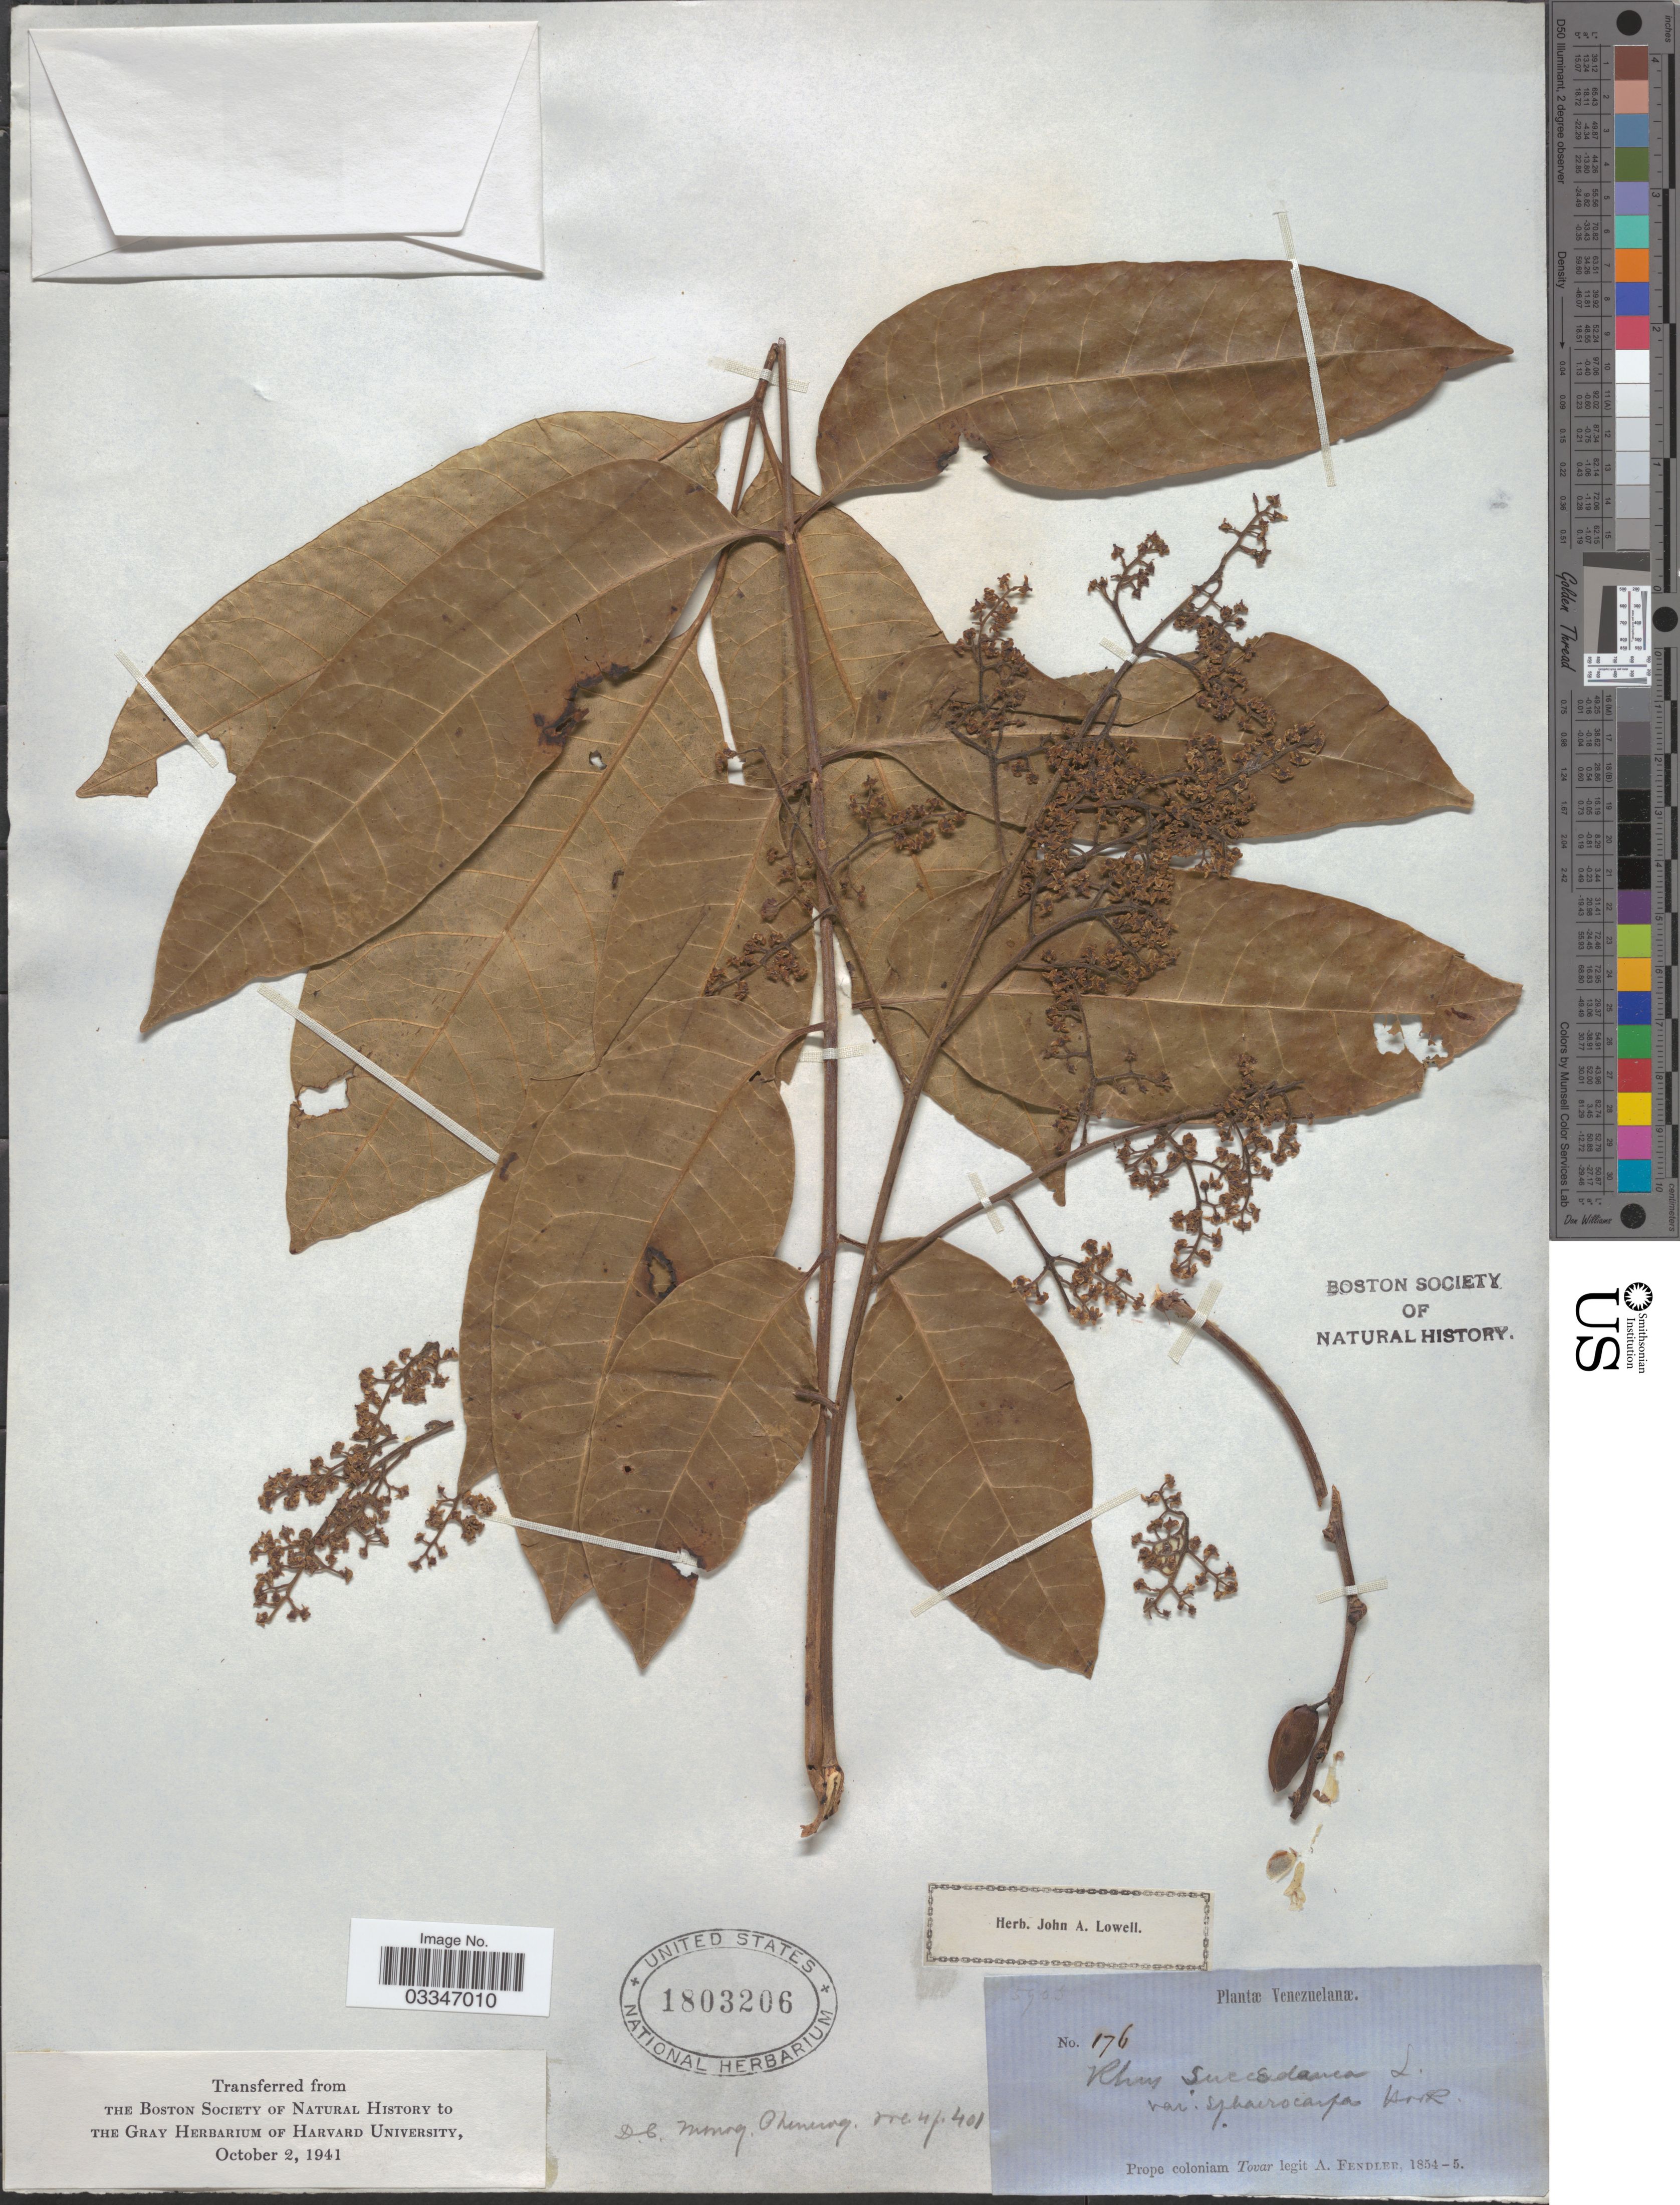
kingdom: Plantae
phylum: Tracheophyta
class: Magnoliopsida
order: Sapindales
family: Anacardiaceae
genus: Toxicodendron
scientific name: Toxicodendron striatum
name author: (Ruiz & Pav.) Kuntze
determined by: Mitchell, John D.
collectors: A. Fendler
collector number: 176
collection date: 1854/1855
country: Venezuela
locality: Prope coloniam Tovar.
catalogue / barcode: US 1803206